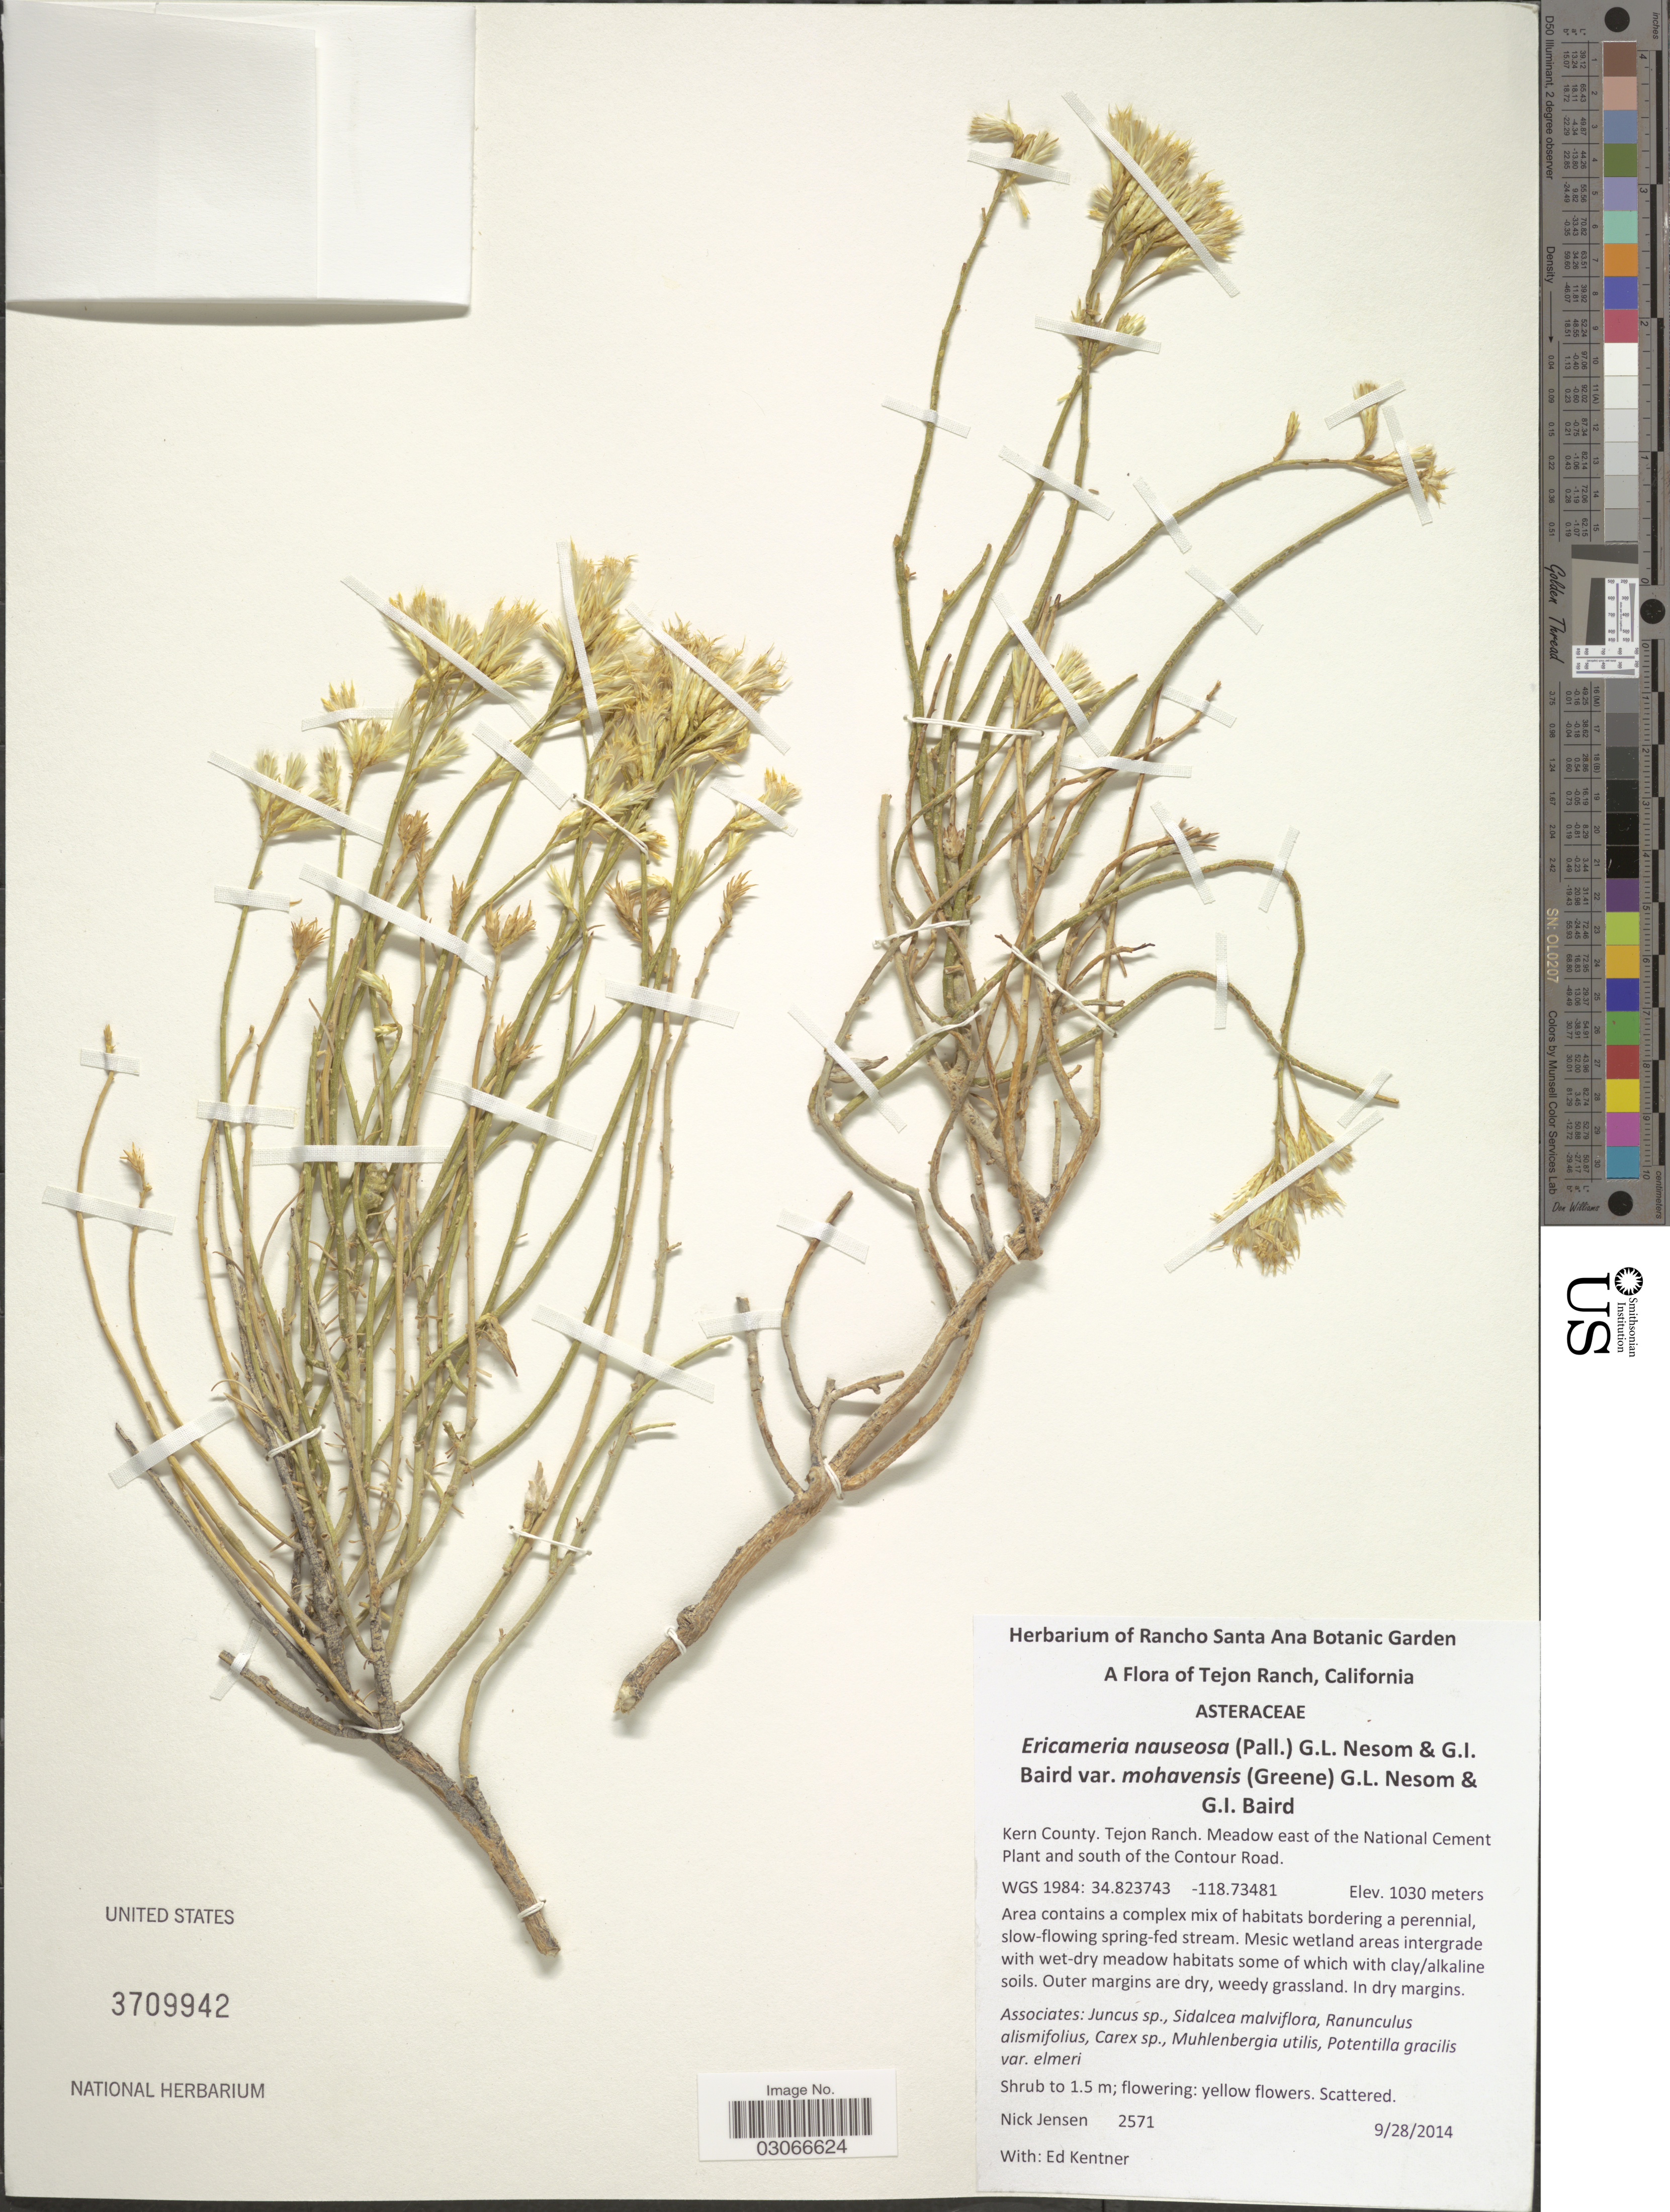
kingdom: Plantae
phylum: Tracheophyta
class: Magnoliopsida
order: Asterales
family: Asteraceae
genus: Ericameria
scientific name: Ericameria nauseosa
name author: (Pall. ex Pursh) G.L. Nesom & G.I. Baird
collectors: N. Jensen & E. Kentner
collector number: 2571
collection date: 2014-09-28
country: United States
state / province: California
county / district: Kern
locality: Tejon Ranch. Kern County. Meadow east of the National Cement Plant and south of the Contour Road.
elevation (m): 1030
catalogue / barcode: US 3709942